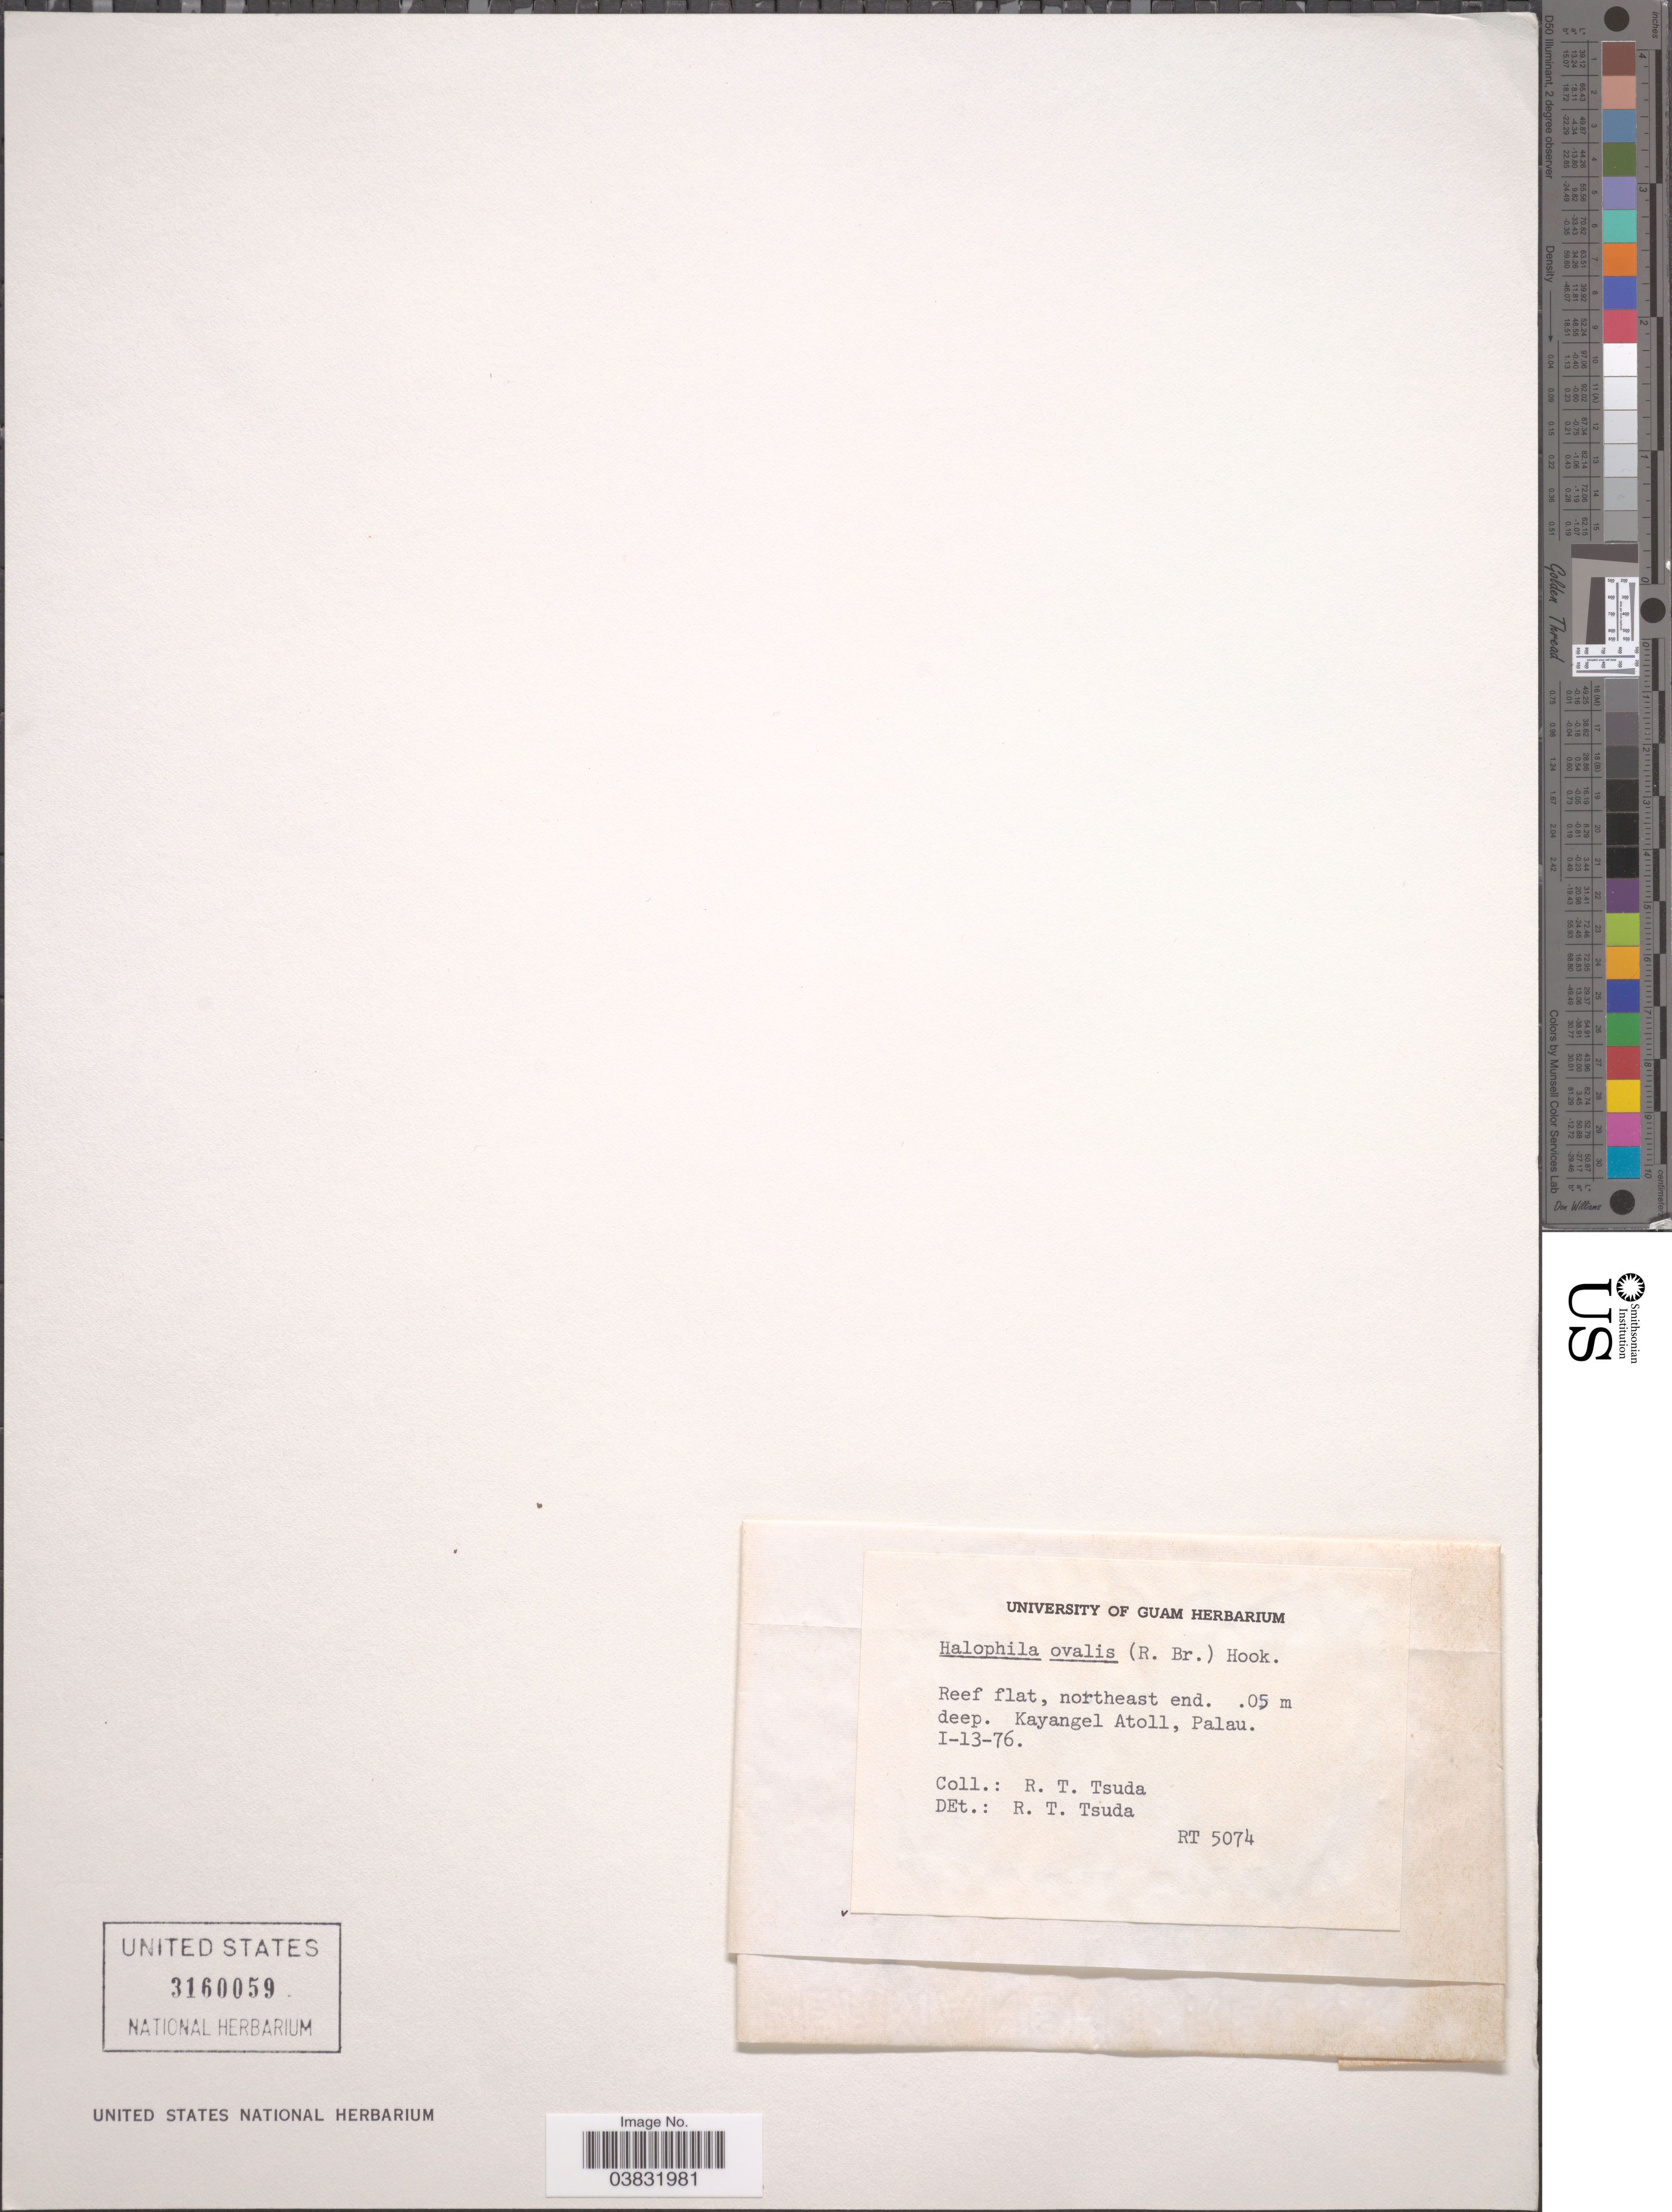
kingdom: Plantae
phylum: Tracheophyta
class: Liliopsida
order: Alismatales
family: Hydrocharitaceae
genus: Halophila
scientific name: Halophila ovalis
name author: (R. Br.) Hook. f.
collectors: R. Tsuda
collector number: RT 5074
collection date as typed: Transcribed d/m/y: 13/1/76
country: Palau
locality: Reef flat, northeast end. Kayangel Atoll, Palau.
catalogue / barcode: US 3160059